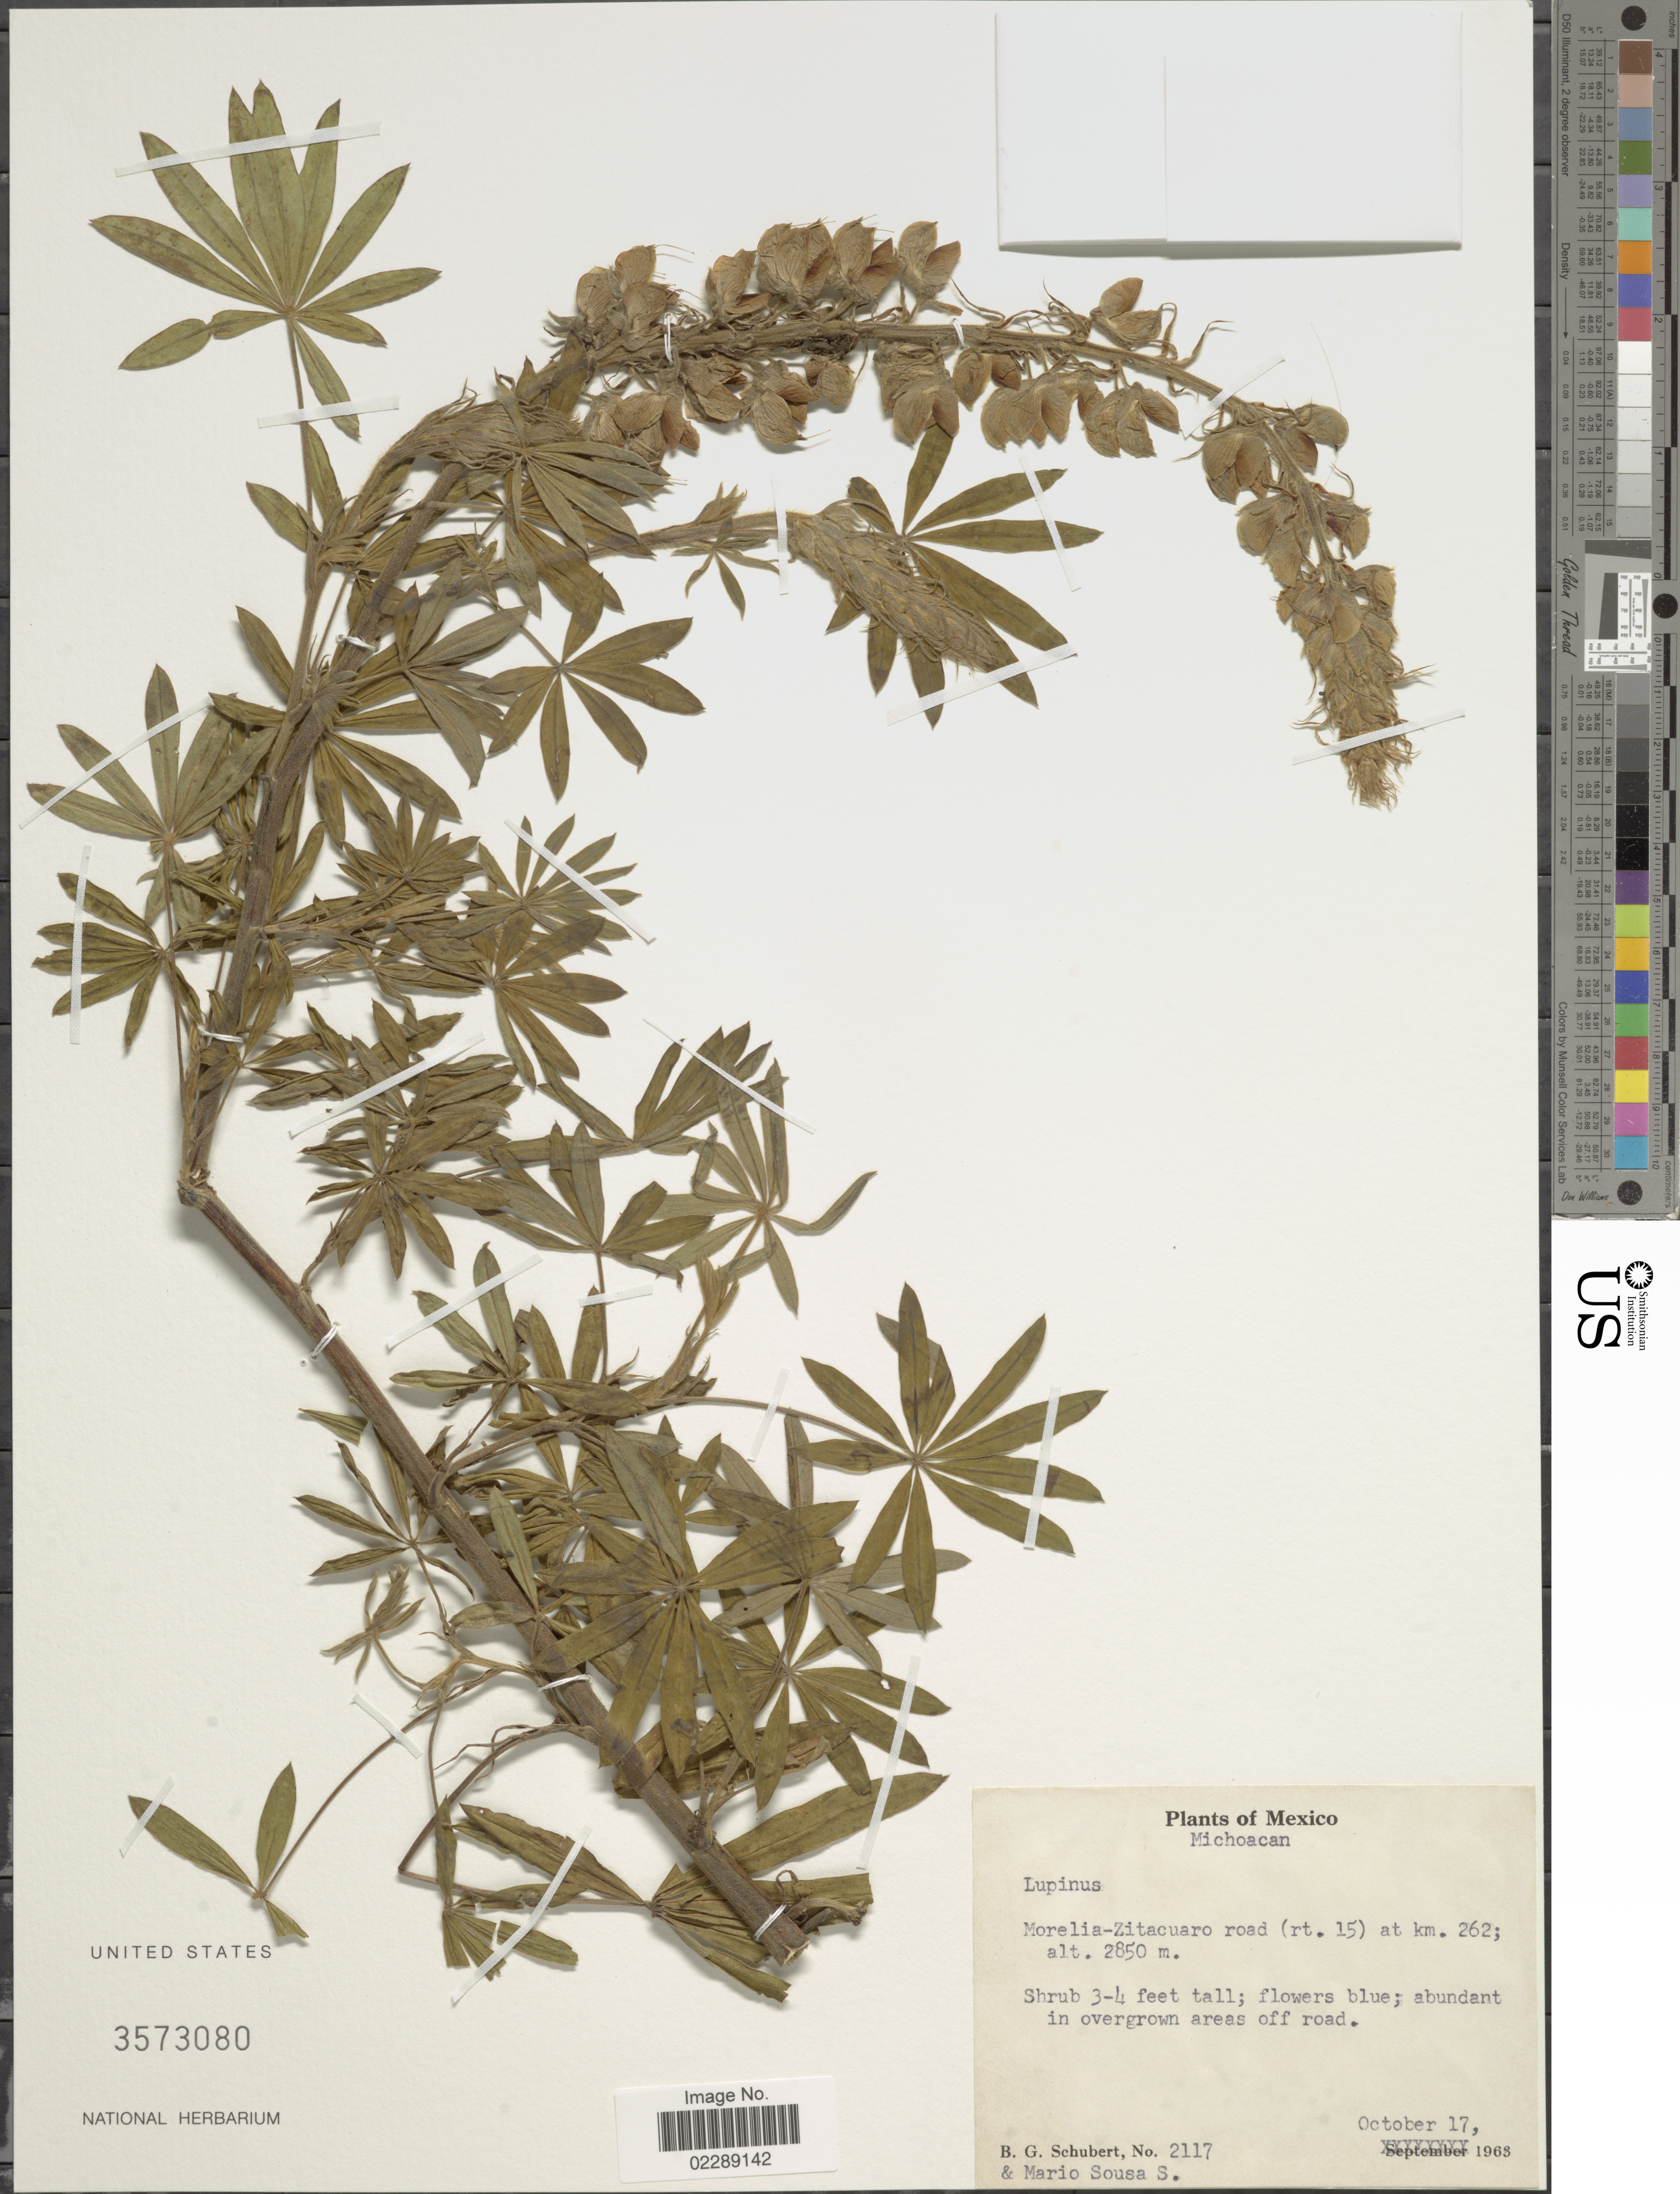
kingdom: Plantae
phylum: Tracheophyta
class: Magnoliopsida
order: Fabales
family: Fabaceae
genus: Lupinus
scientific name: Lupinus sp.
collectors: B. Schubert & M. Sousa S.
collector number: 2117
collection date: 1963-10-17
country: Mexico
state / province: Michoacán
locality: Michoaocan, Morelia-Zitacuaro road (rt. 15) at Km 262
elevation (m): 2850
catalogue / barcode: US 3573080